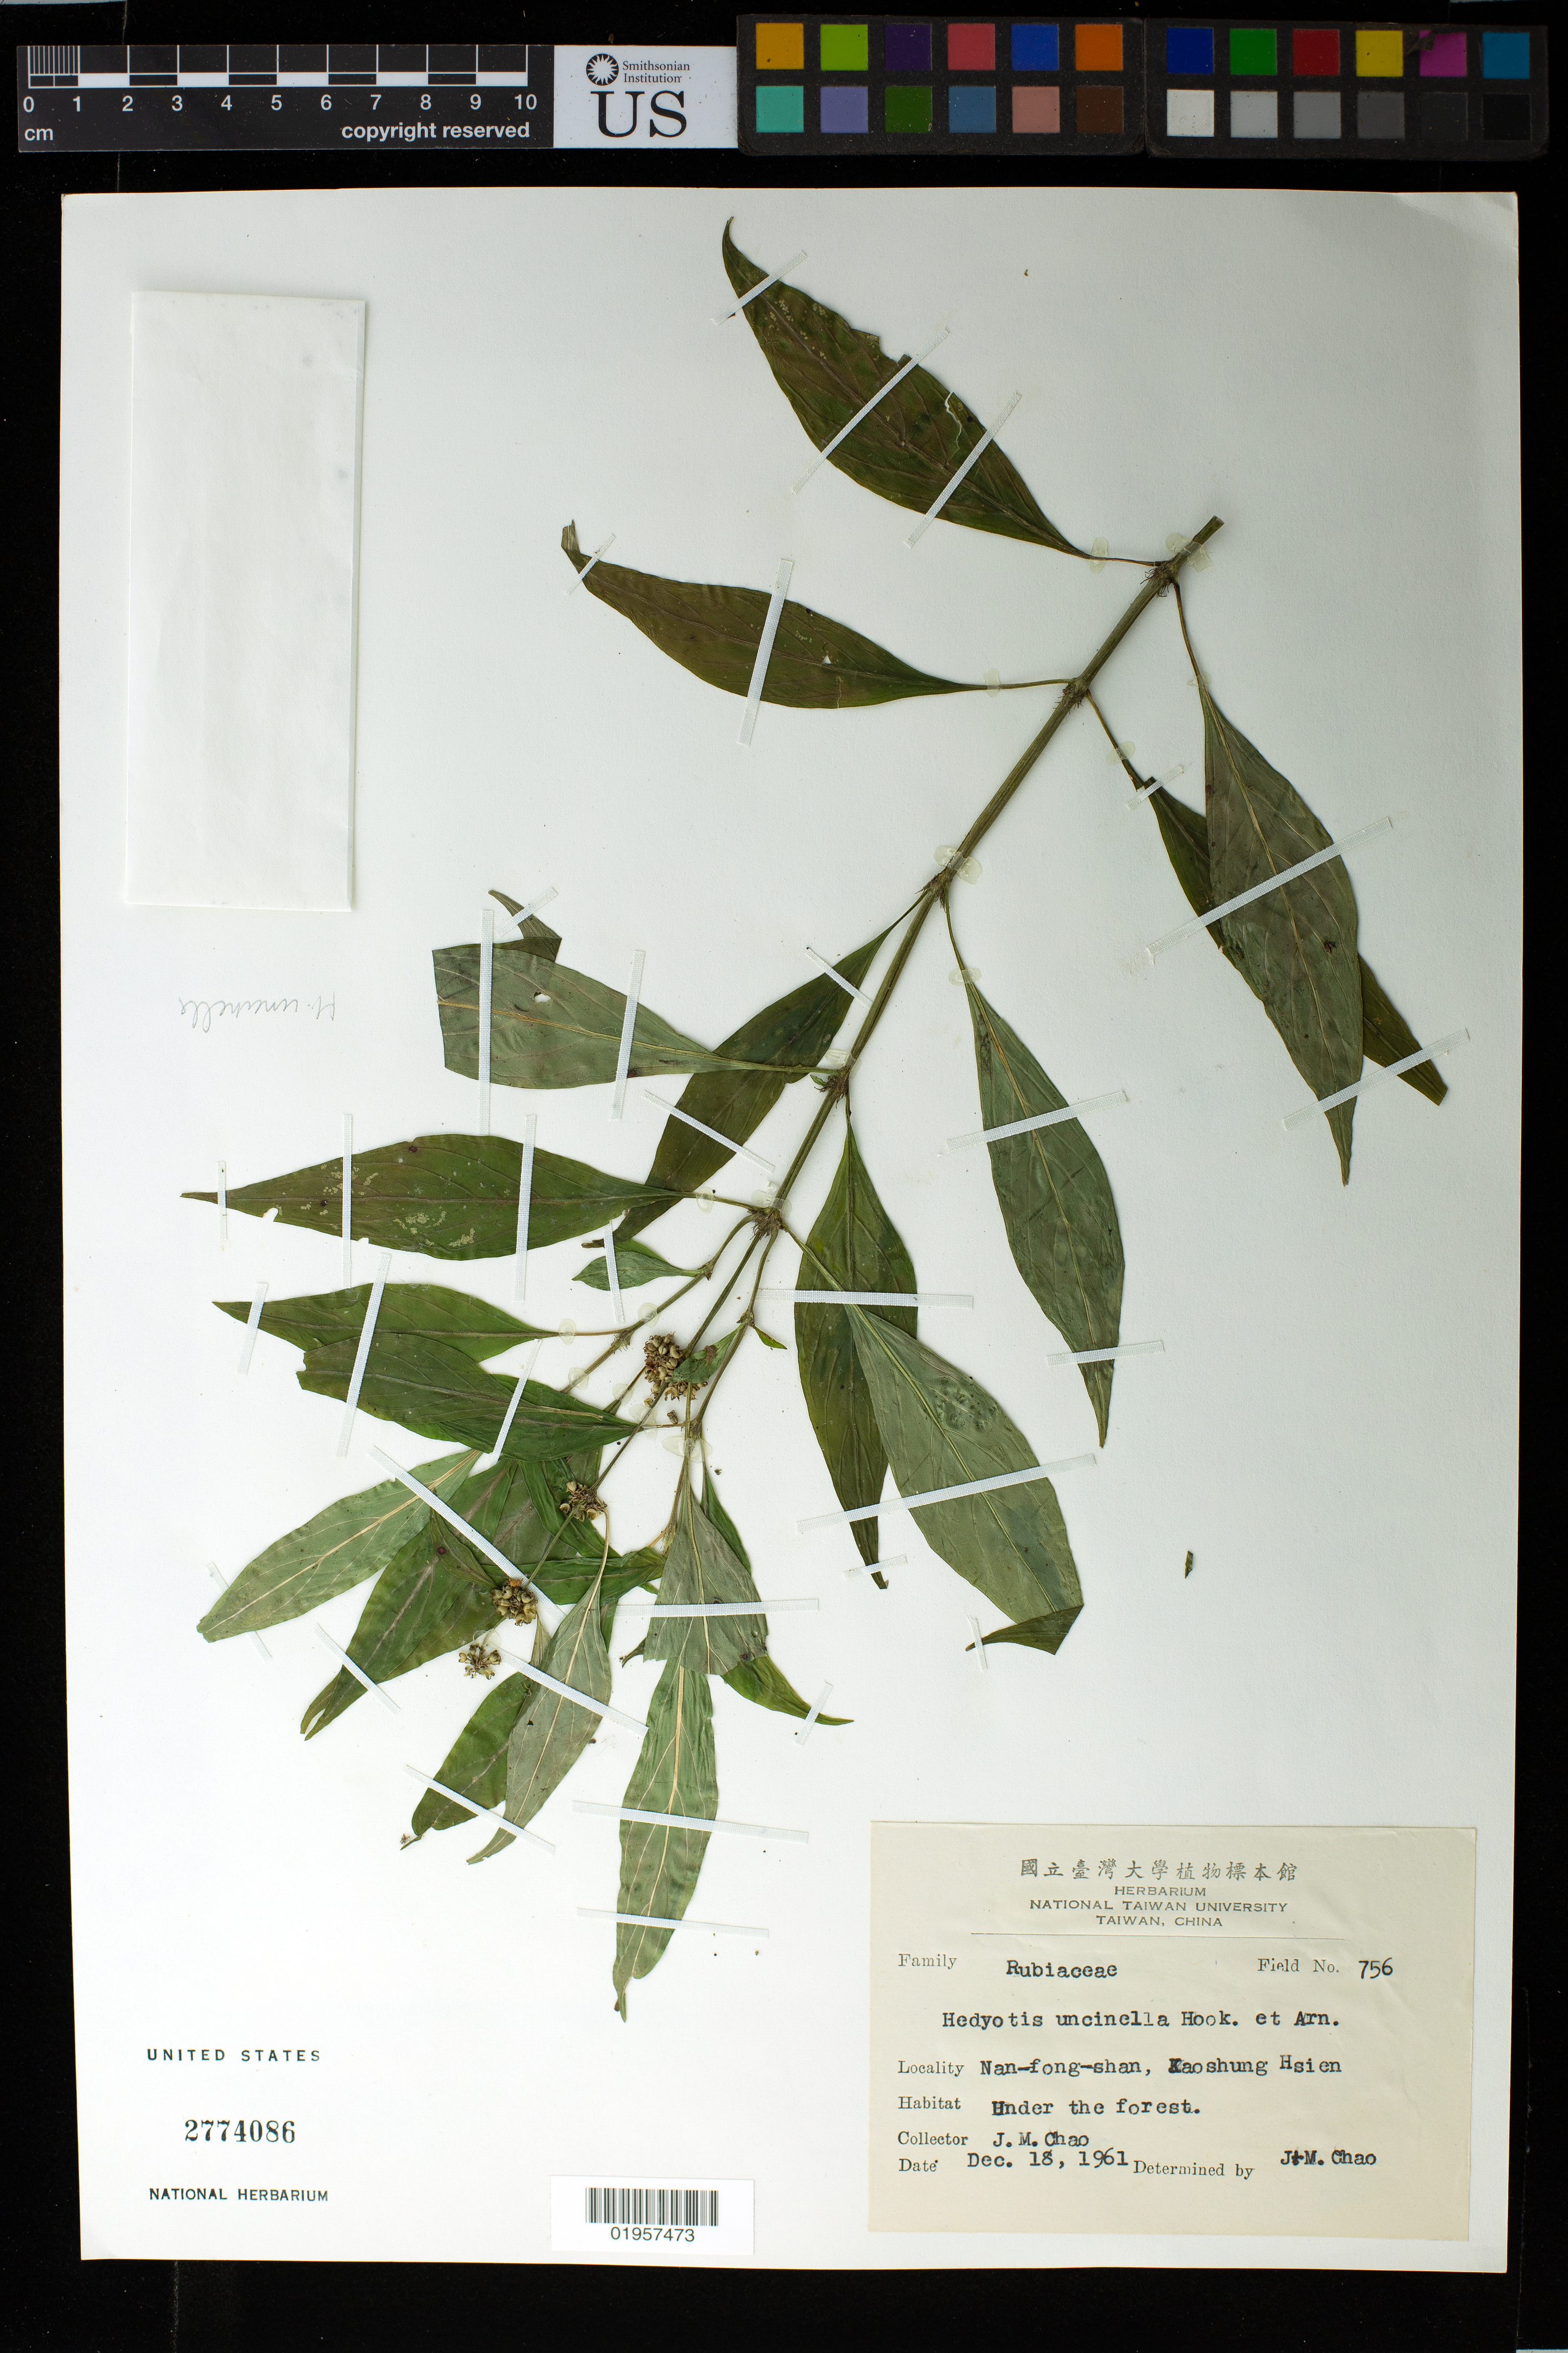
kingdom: Plantae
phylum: Tracheophyta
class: Magnoliopsida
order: Gentianales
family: Rubiaceae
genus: Hedyotis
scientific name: Hedyotis uncinella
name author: Hook. & Arn.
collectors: J. Chao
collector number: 756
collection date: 1961-12-18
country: Taiwan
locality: Nan-fong-shan, Kaoshung Hsien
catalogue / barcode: US 2774086